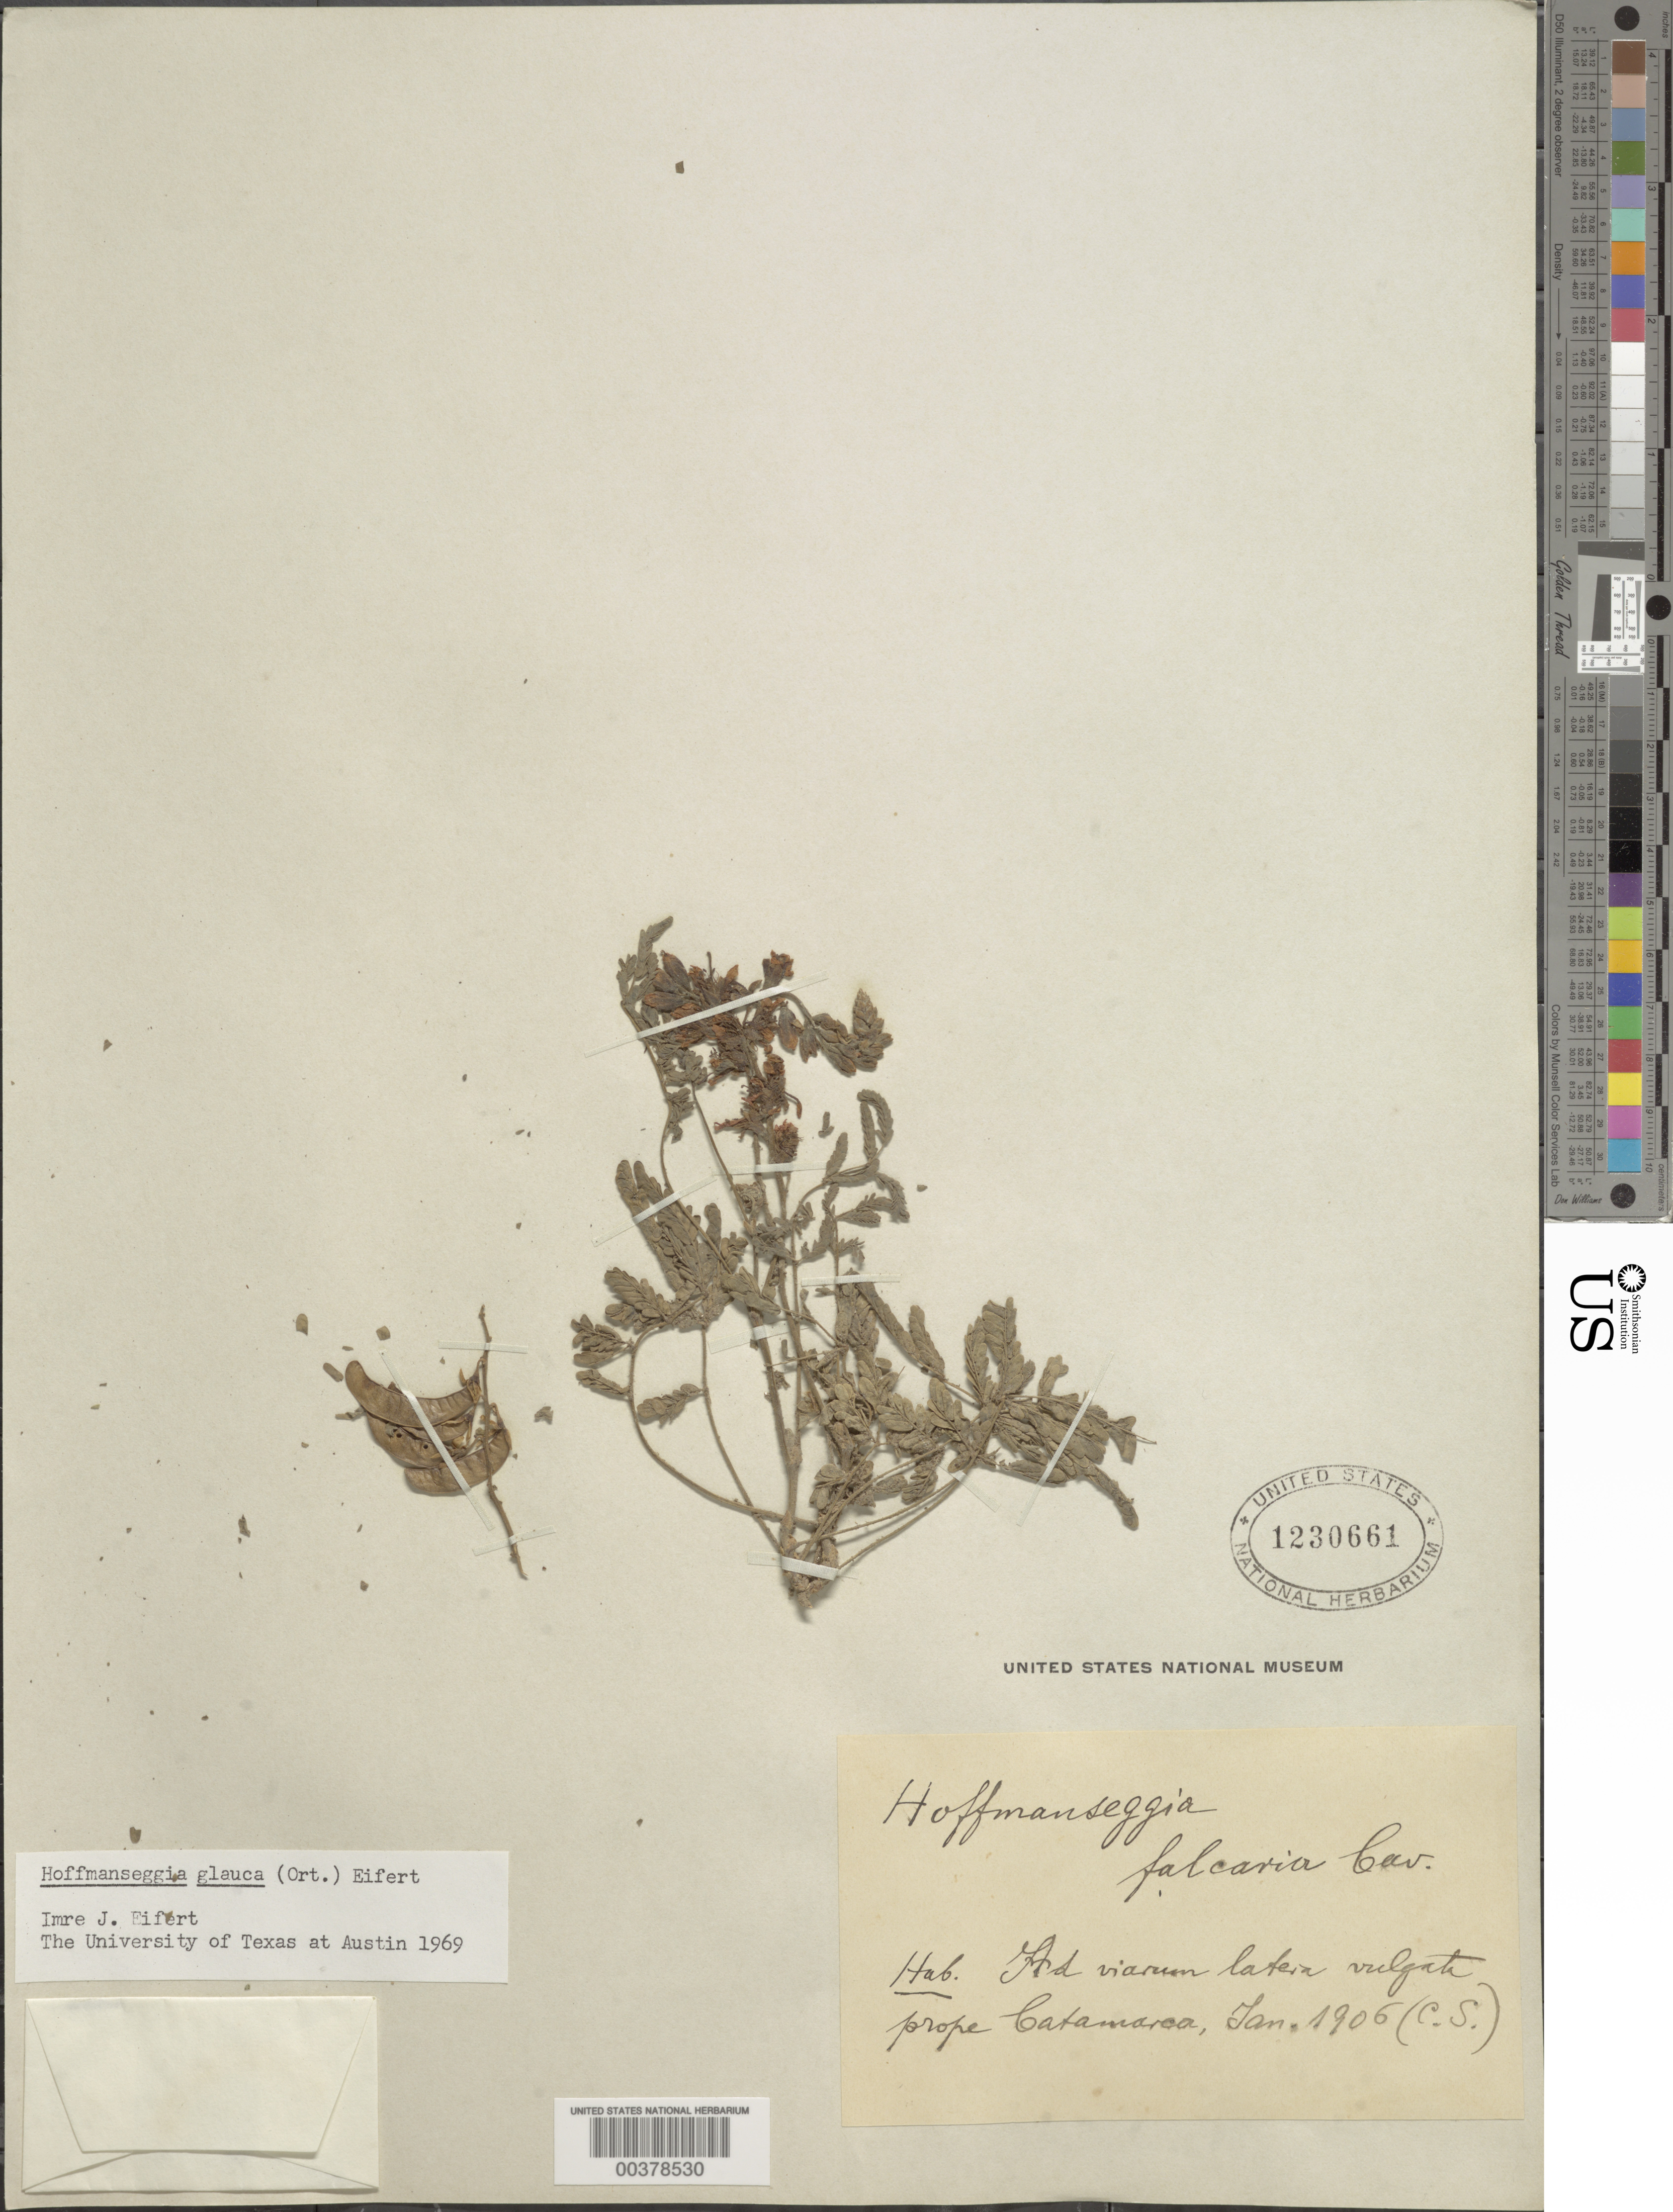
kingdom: Plantae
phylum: Tracheophyta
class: Magnoliopsida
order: Fabales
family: Fabaceae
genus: Hoffmannseggia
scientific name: Hoffmannseggia glauca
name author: (Ortega) Eifert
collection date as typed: Jan 1906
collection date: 1906-01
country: Argentina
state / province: Catamarca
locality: Prope Catamarca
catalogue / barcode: US 1230661